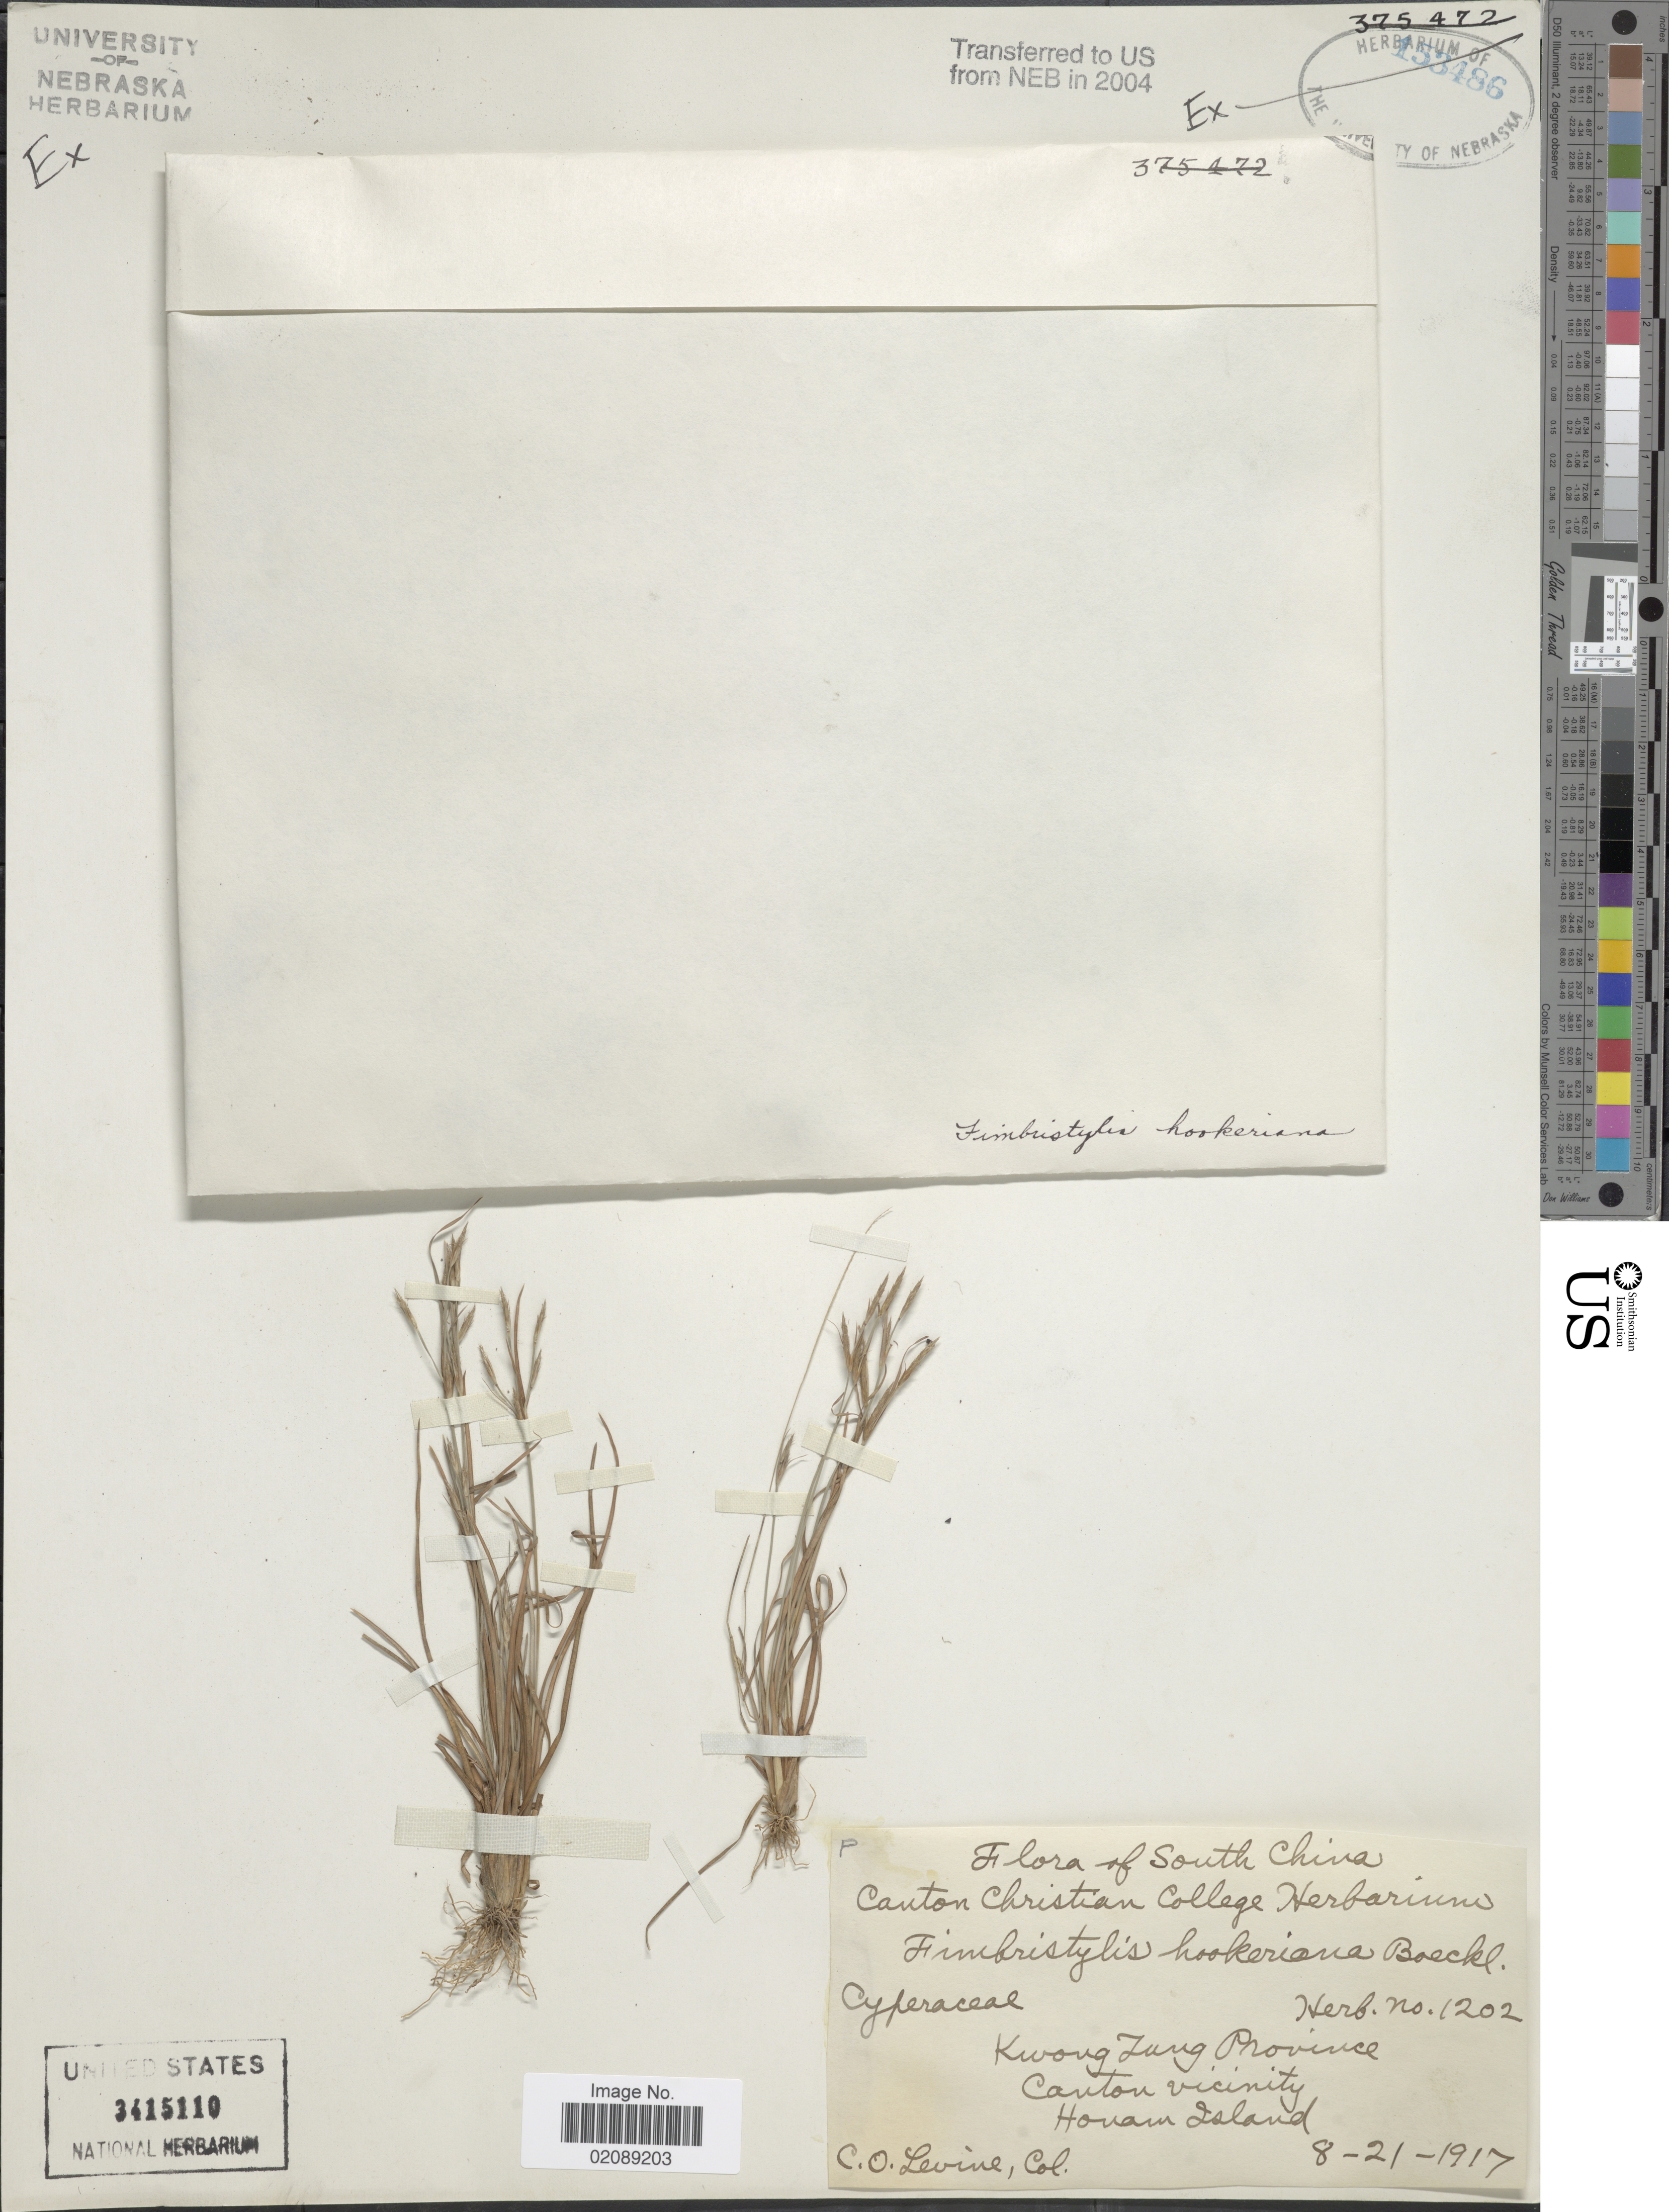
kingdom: Plantae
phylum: Tracheophyta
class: Liliopsida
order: Poales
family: Cyperaceae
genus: Fimbristylis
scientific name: Fimbristylis hookeriana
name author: Boeckeler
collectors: C. O. Levine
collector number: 1202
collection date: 1917-08-21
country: China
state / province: Guangdong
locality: South China. Kwong Tung Province. Canton Vicinity. Honam Island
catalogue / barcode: US 3415110